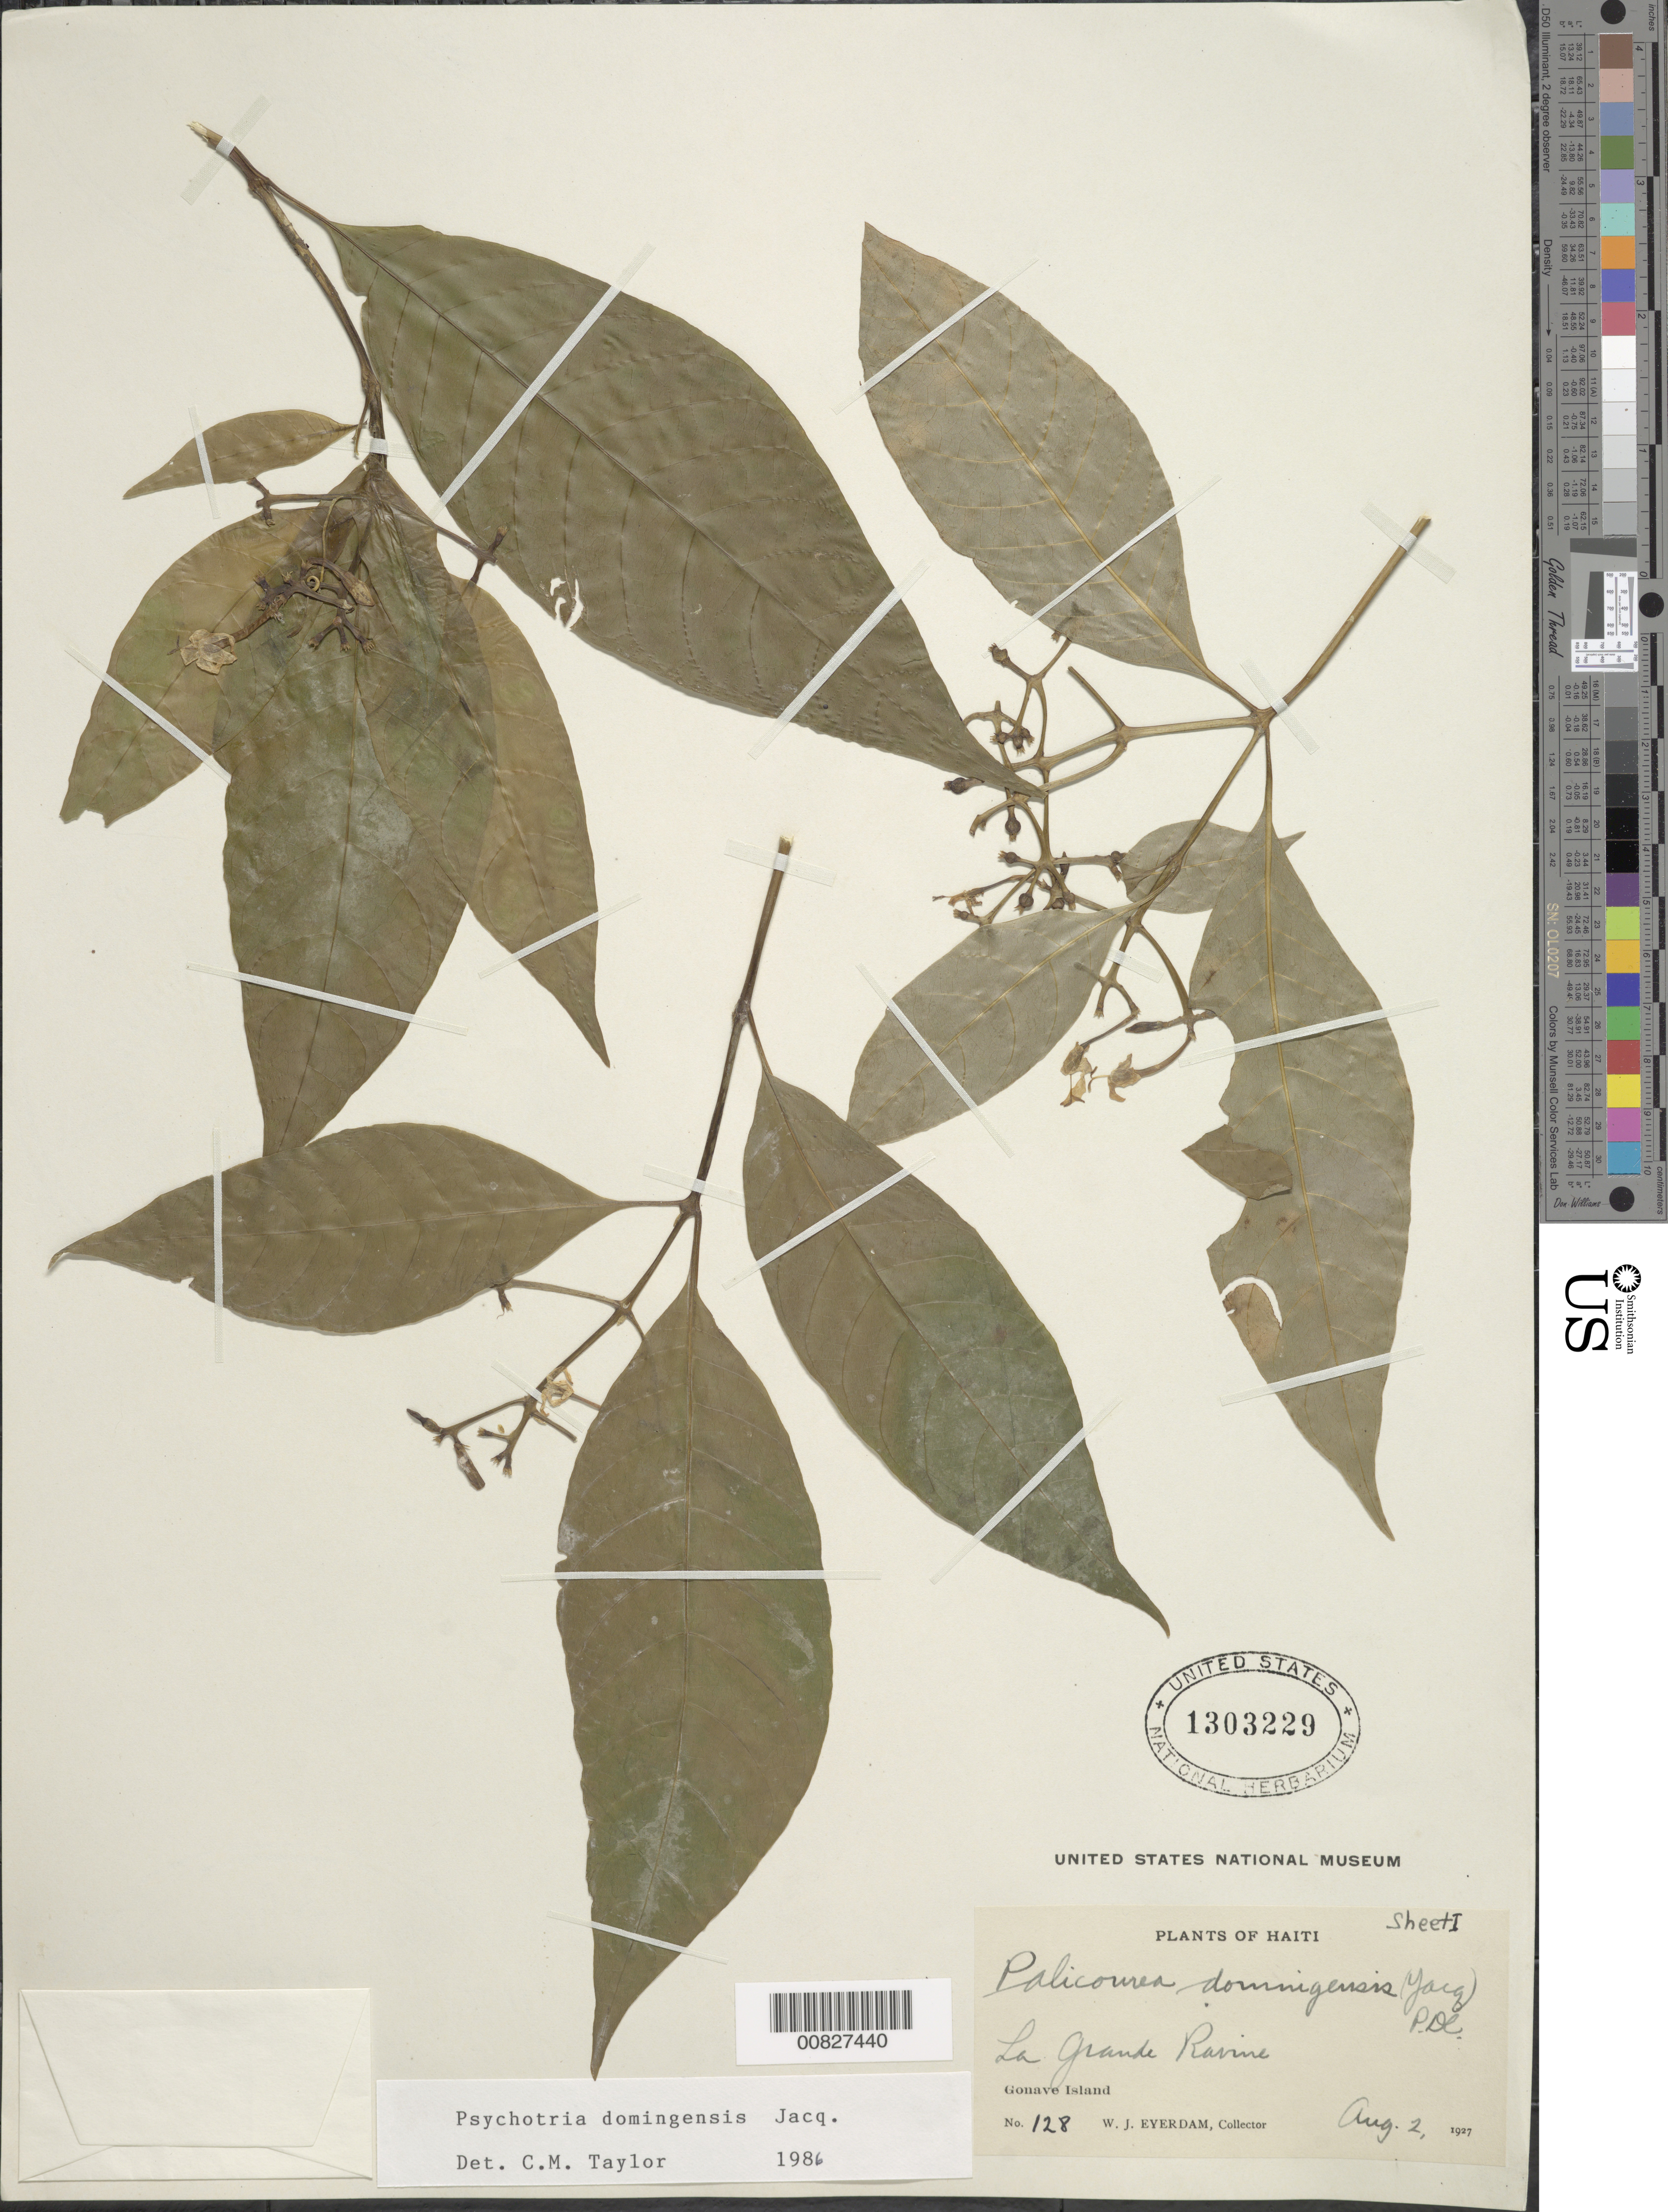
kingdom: Plantae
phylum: Tracheophyta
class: Magnoliopsida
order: Gentianales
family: Rubiaceae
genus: Psychotria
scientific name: Psychotria domingensis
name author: Jacq.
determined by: Taylor, Charlotte M.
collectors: W. J. Eyerdam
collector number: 128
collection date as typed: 02 Aug 1927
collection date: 1927-08-02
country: Haiti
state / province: Ouest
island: Île de la Gonâve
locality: La Grande Ravine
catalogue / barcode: US 1303229